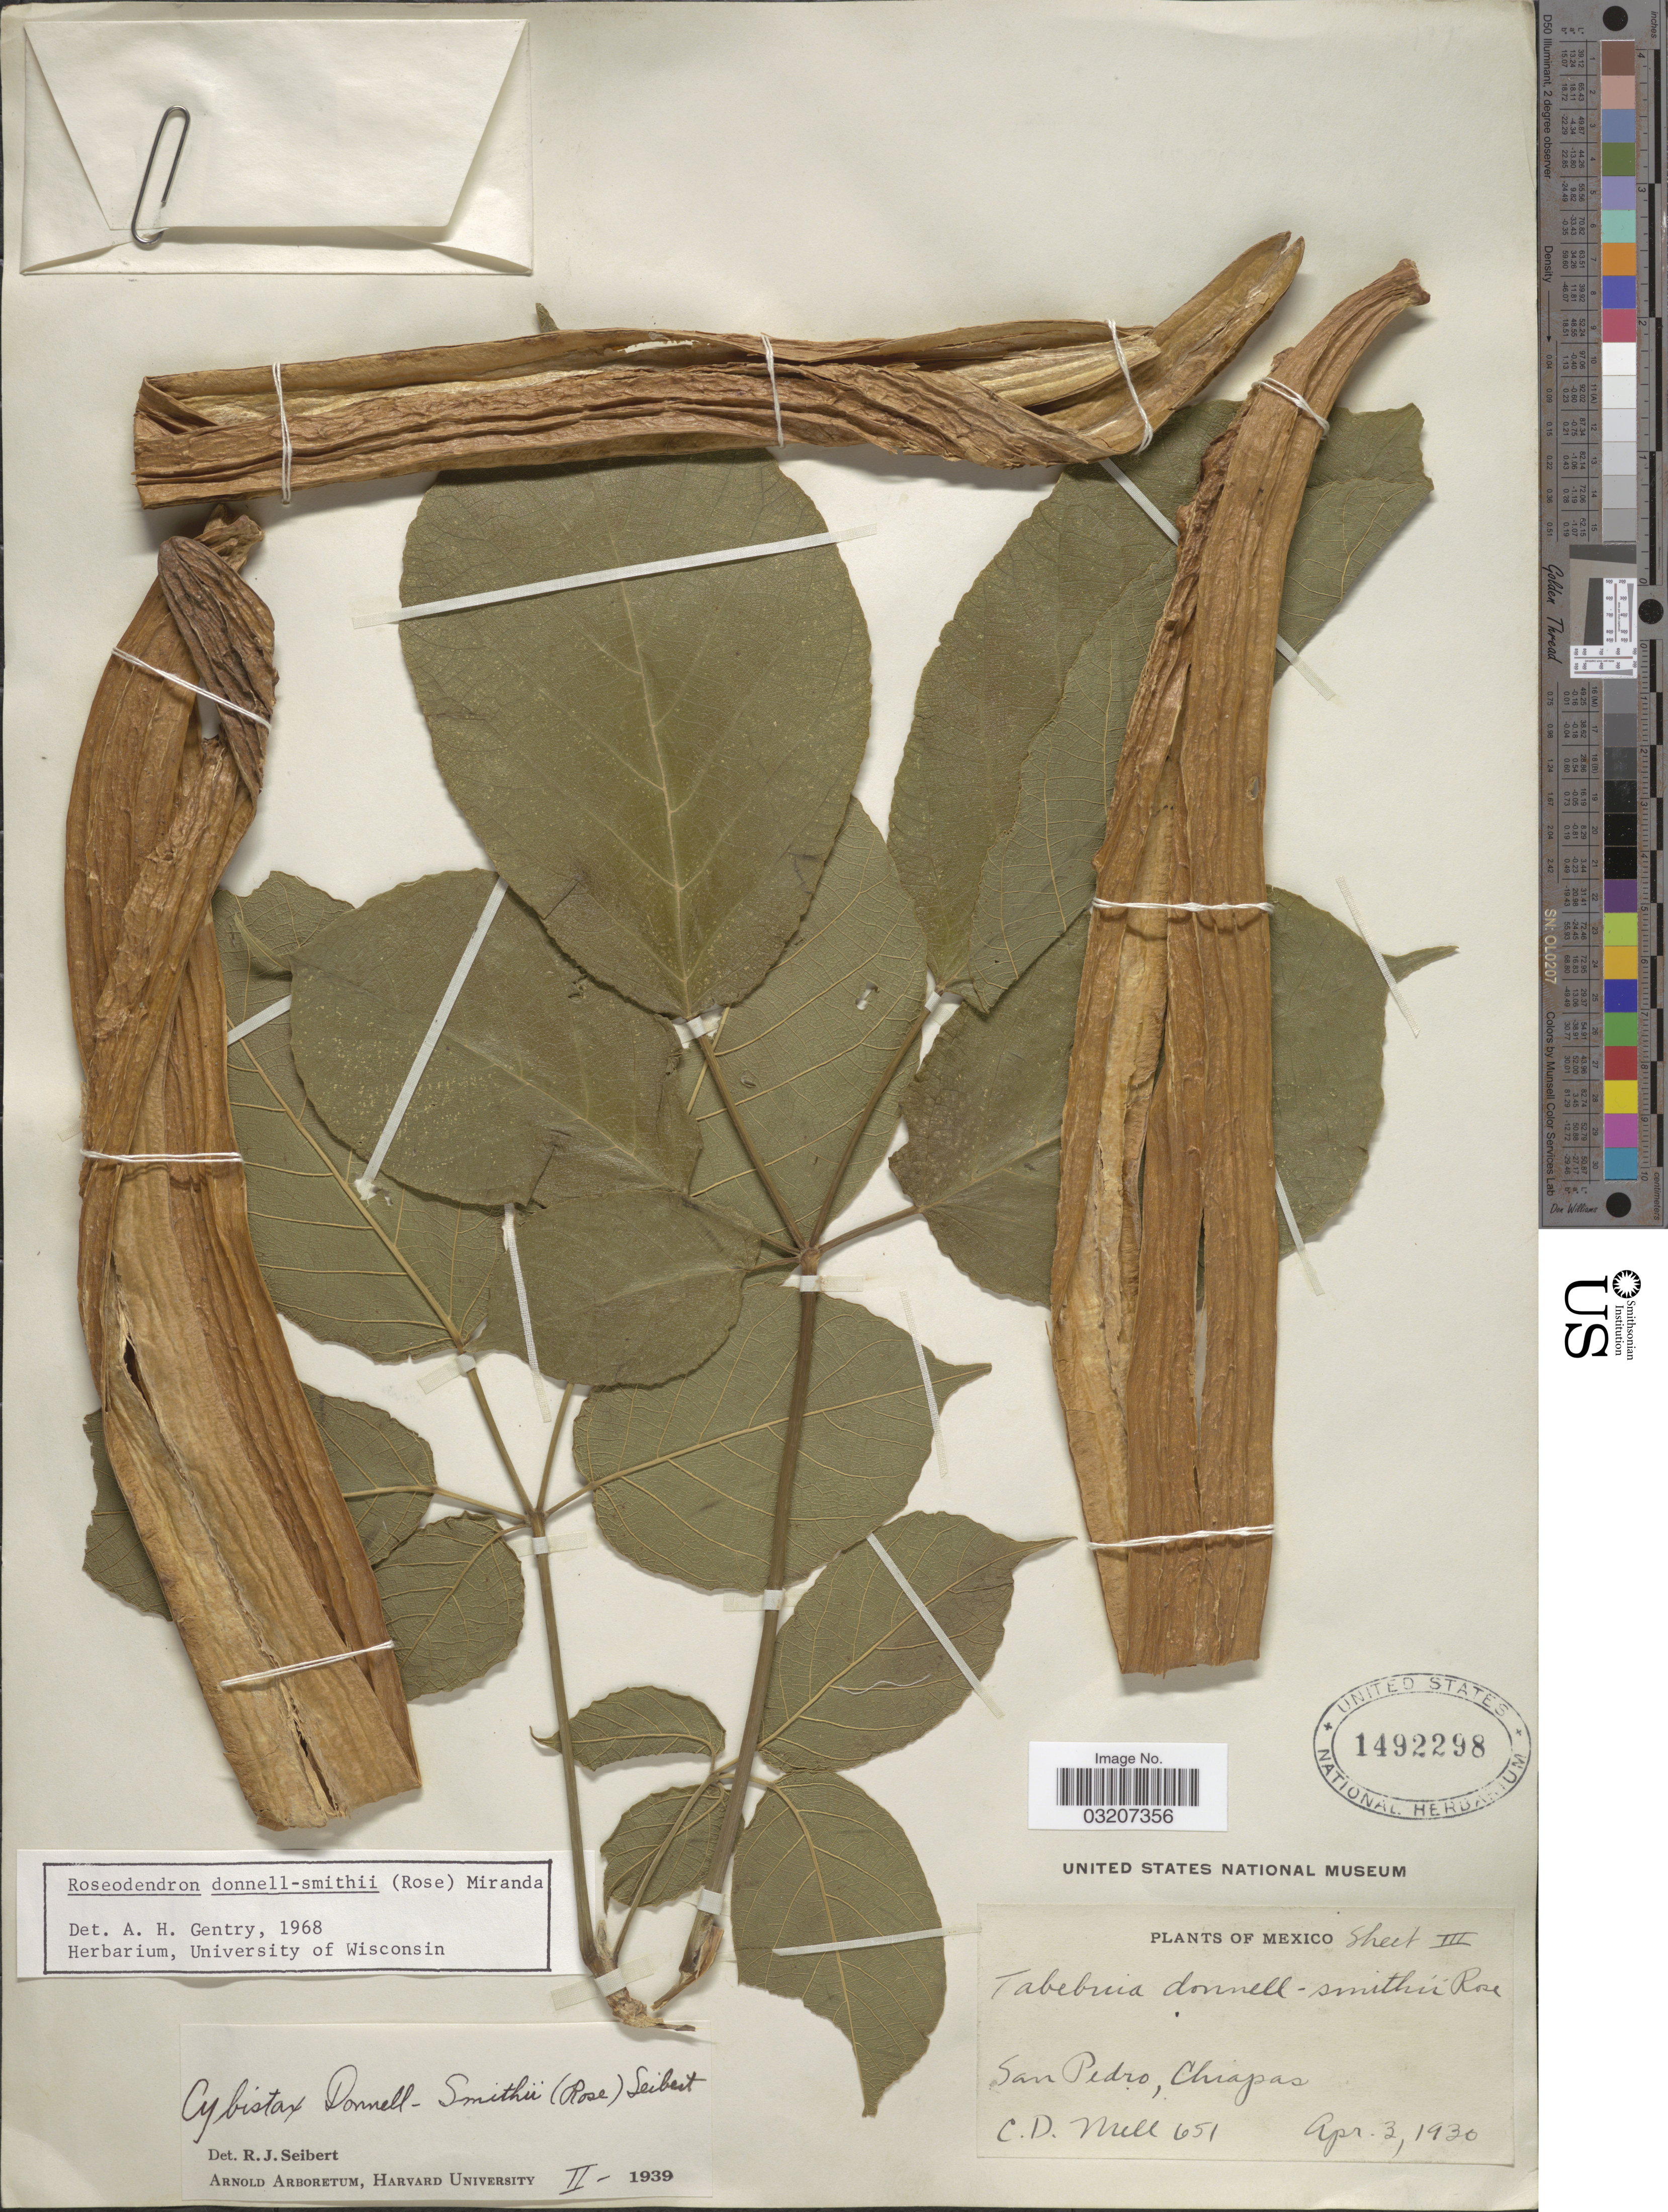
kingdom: Plantae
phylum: Tracheophyta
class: Magnoliopsida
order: Lamiales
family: Bignoniaceae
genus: Roseodendron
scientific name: Roseodendron donnell-smithii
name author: (Rose) Miranda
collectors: C. D. Mell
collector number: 651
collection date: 1930-04-03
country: Mexico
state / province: Chiapas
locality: San Pedro, Chiapas.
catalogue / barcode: US 1492298